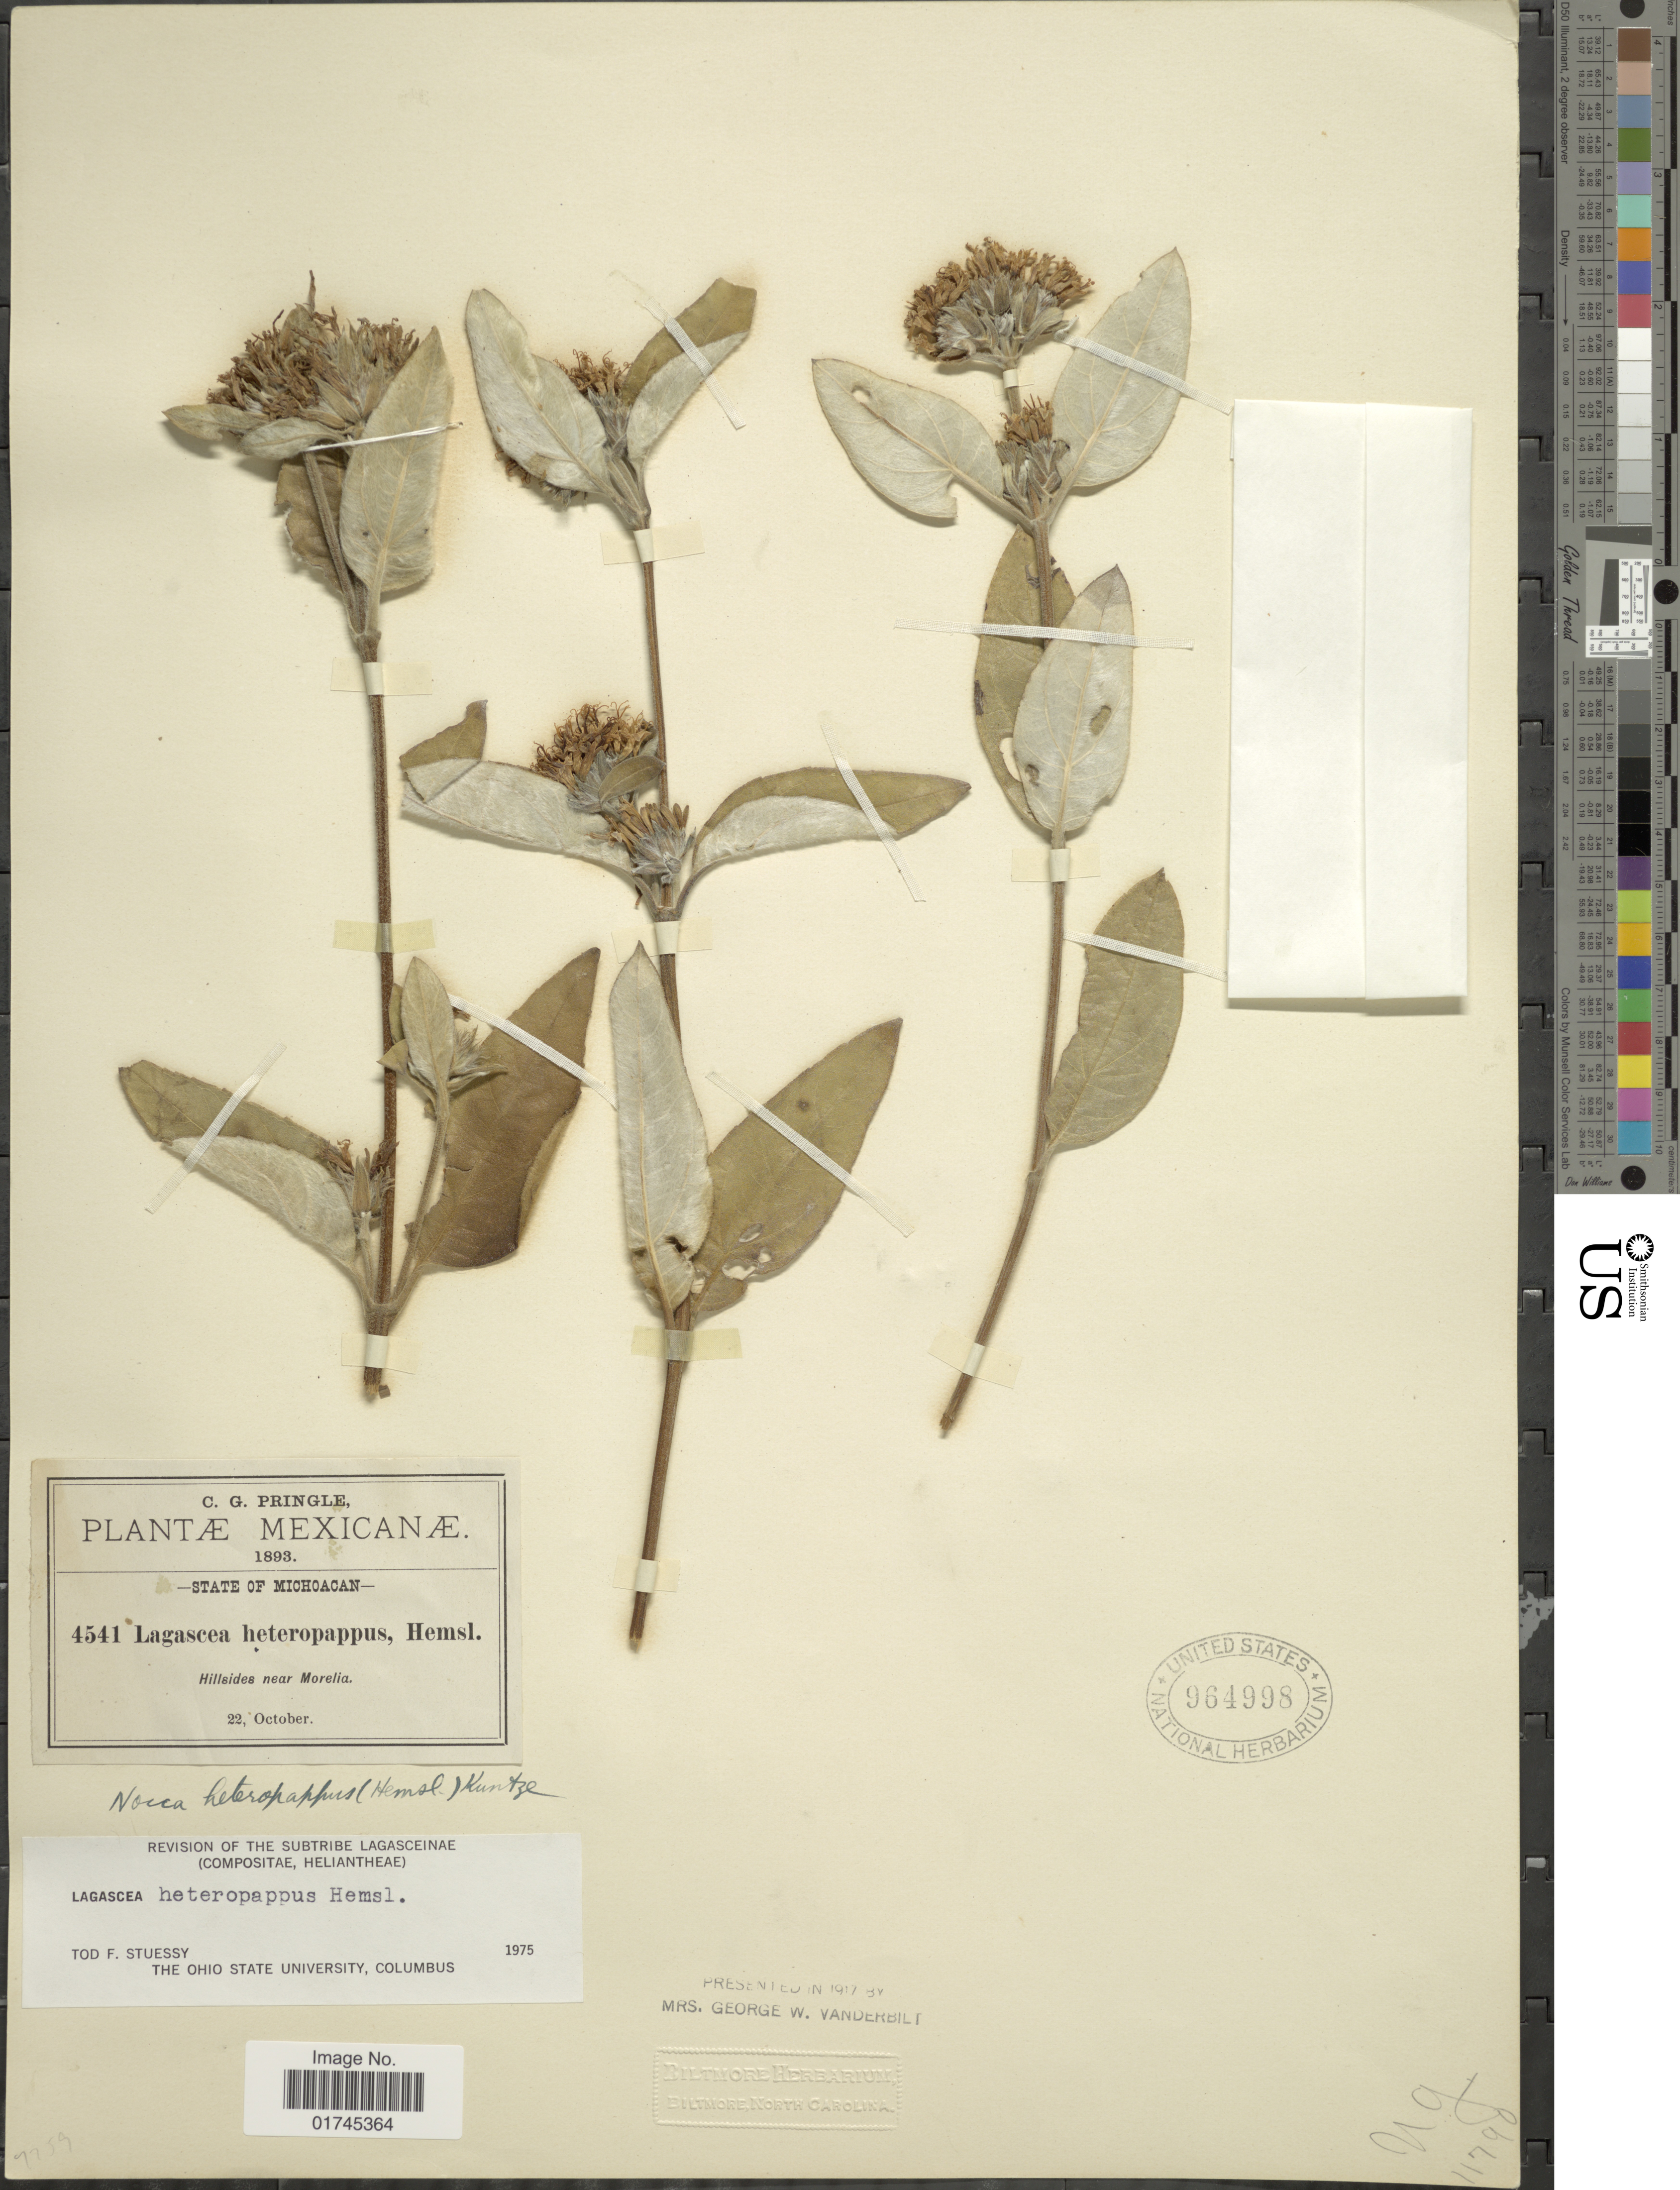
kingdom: Plantae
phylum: Tracheophyta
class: Magnoliopsida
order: Asterales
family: Asteraceae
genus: Lagascea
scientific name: Lagascea heteropappus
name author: Hemsl.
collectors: C. G. Pringle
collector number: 4541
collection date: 1893-10-22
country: Mexico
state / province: Michoacán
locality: Hillsides near Morelia.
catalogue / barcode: US 964998